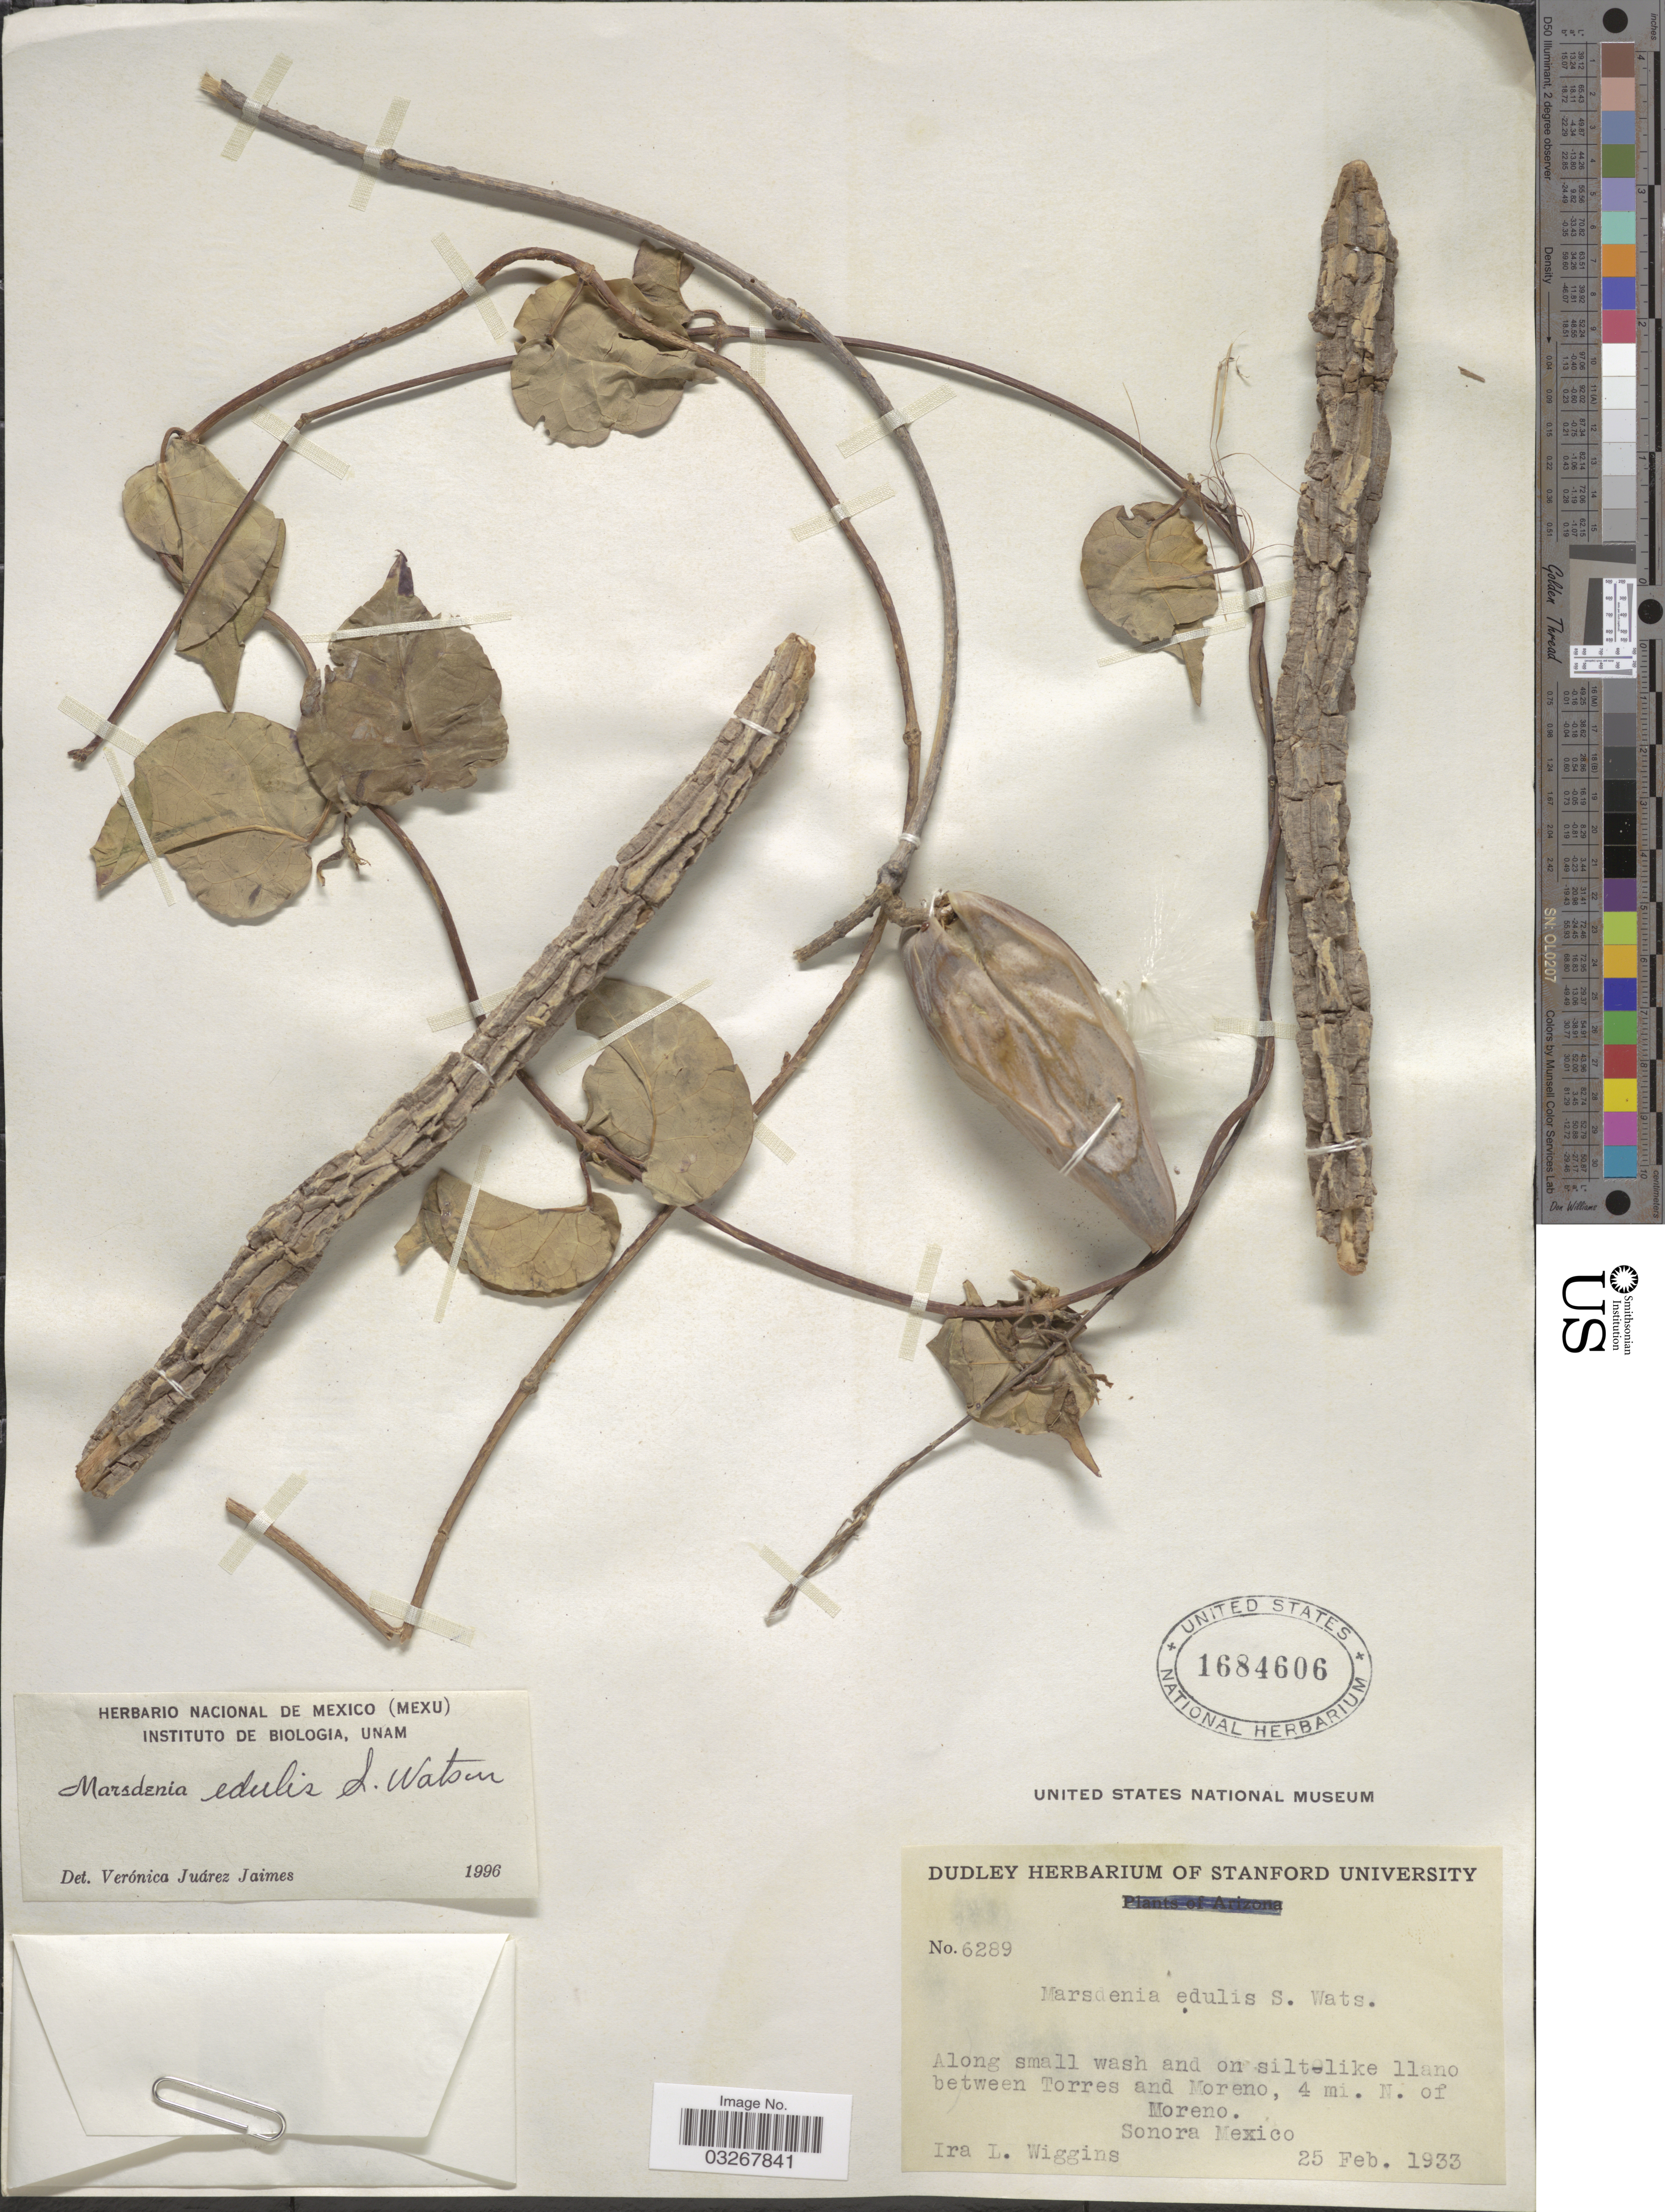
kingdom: Plantae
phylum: Tracheophyta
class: Magnoliopsida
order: Gentianales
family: Apocynaceae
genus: Marsdenia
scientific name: Marsdenia edulis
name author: S. Watson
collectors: I. L. Wiggins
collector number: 6289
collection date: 1933-02-25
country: Mexico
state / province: Sonora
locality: Between Torres and Moreno, 4 mi. N. of Moreno.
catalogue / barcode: US 1684606